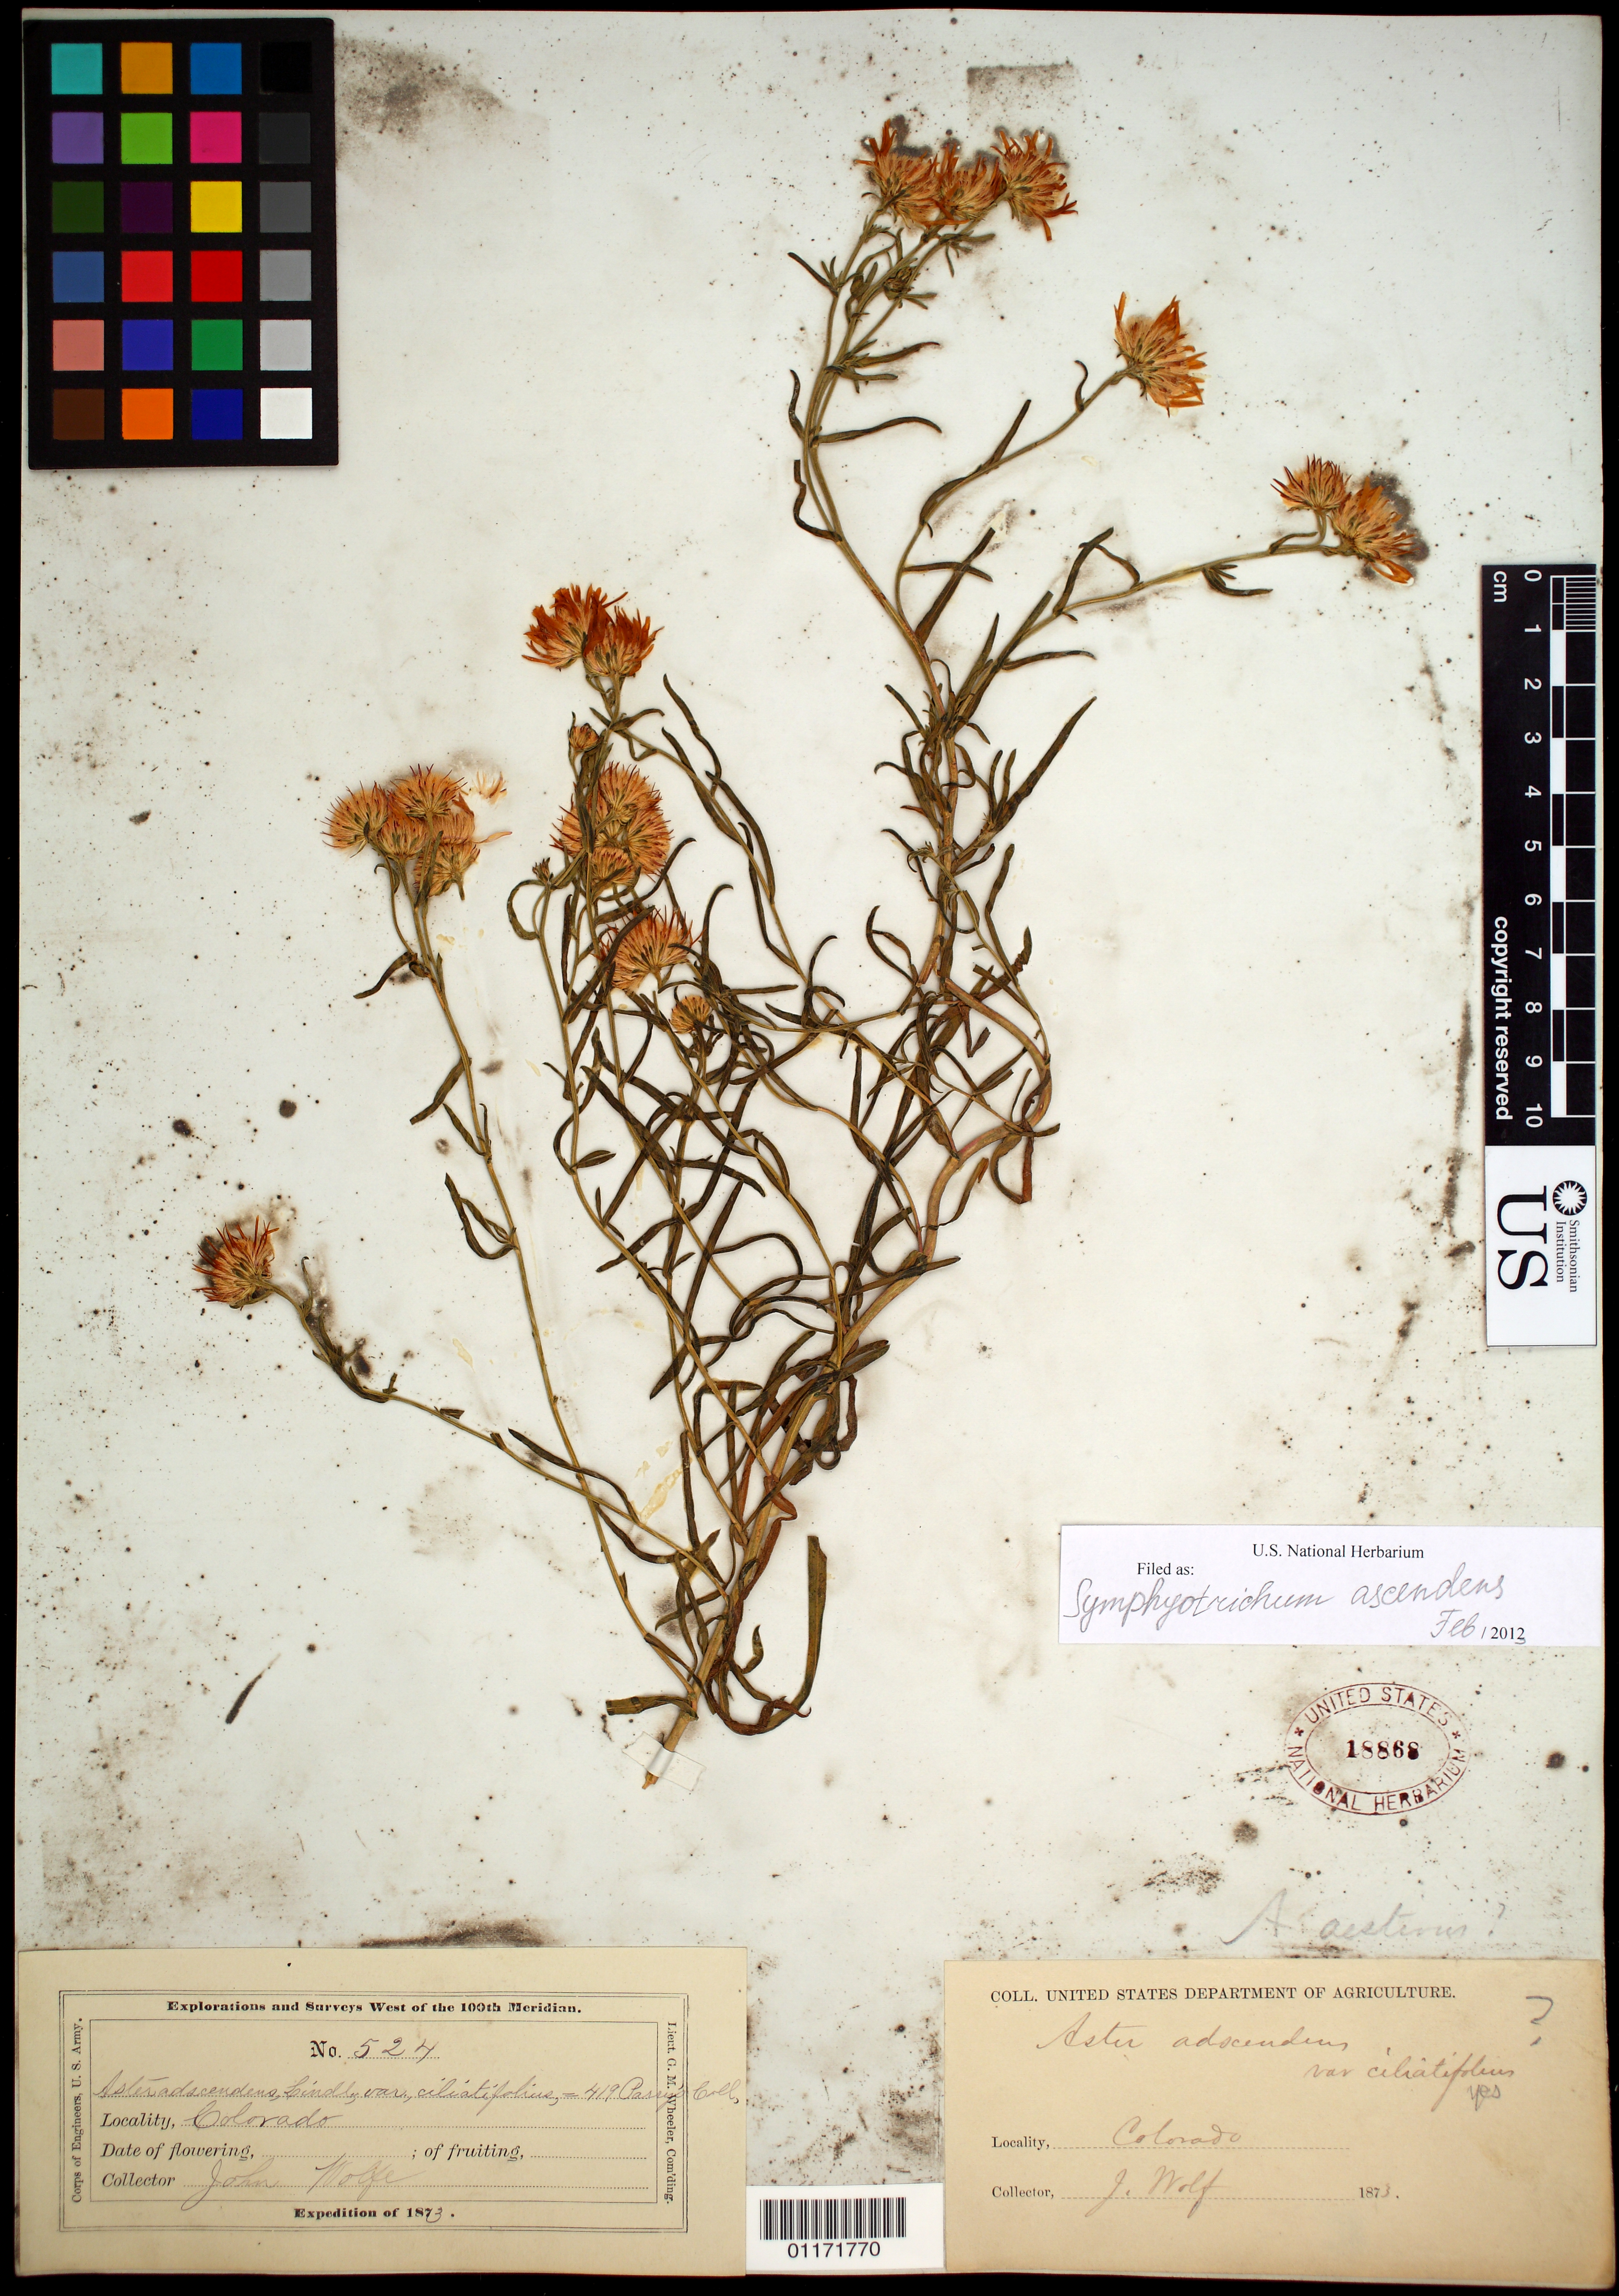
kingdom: Plantae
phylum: Tracheophyta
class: Magnoliopsida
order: Asterales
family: Asteraceae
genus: Symphyotrichum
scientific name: Symphyotrichum ascendens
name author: (Lindl.) G.L. Nesom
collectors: J. Wolf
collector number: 524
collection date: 1873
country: United States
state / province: Colorado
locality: Col Territory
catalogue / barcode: US 18868